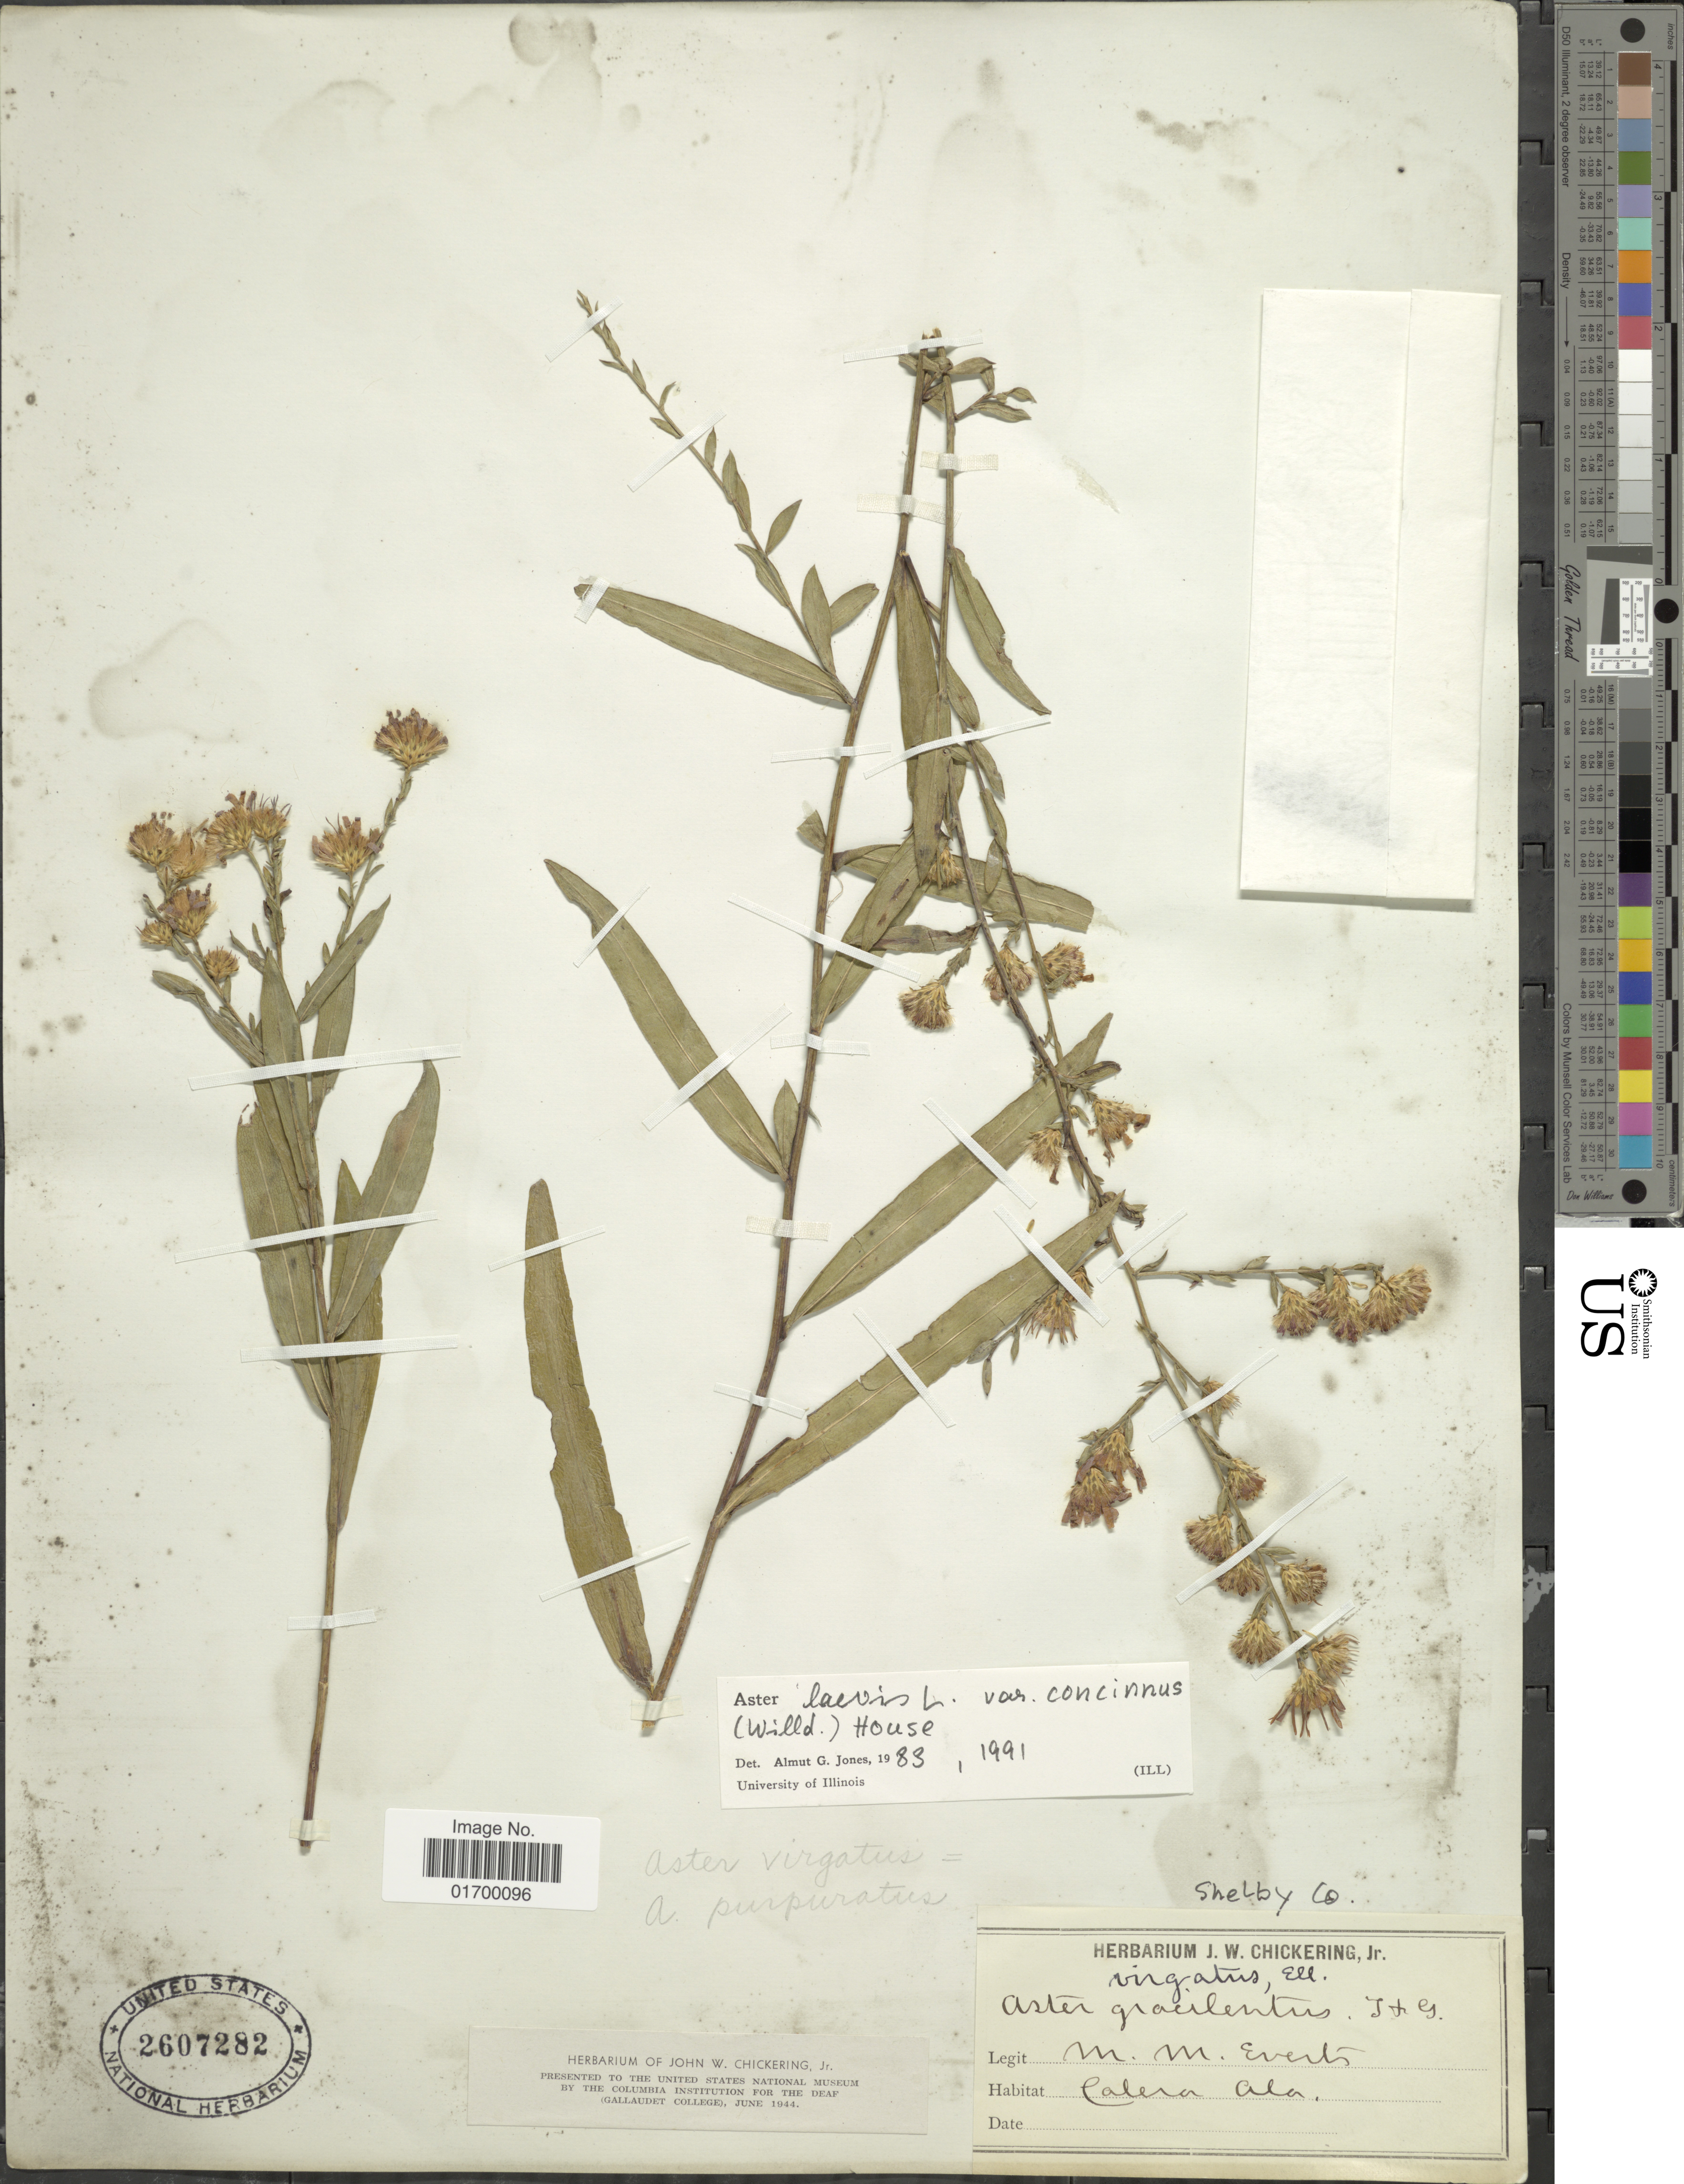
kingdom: Plantae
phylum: Tracheophyta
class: Magnoliopsida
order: Asterales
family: Asteraceae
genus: Symphyotrichum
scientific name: Symphyotrichum laeve var. concinnum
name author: (Willd.) G.L. Nesom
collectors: M. Everts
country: United States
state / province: Alabama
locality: Shelby Co. Calera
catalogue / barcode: US 2607282